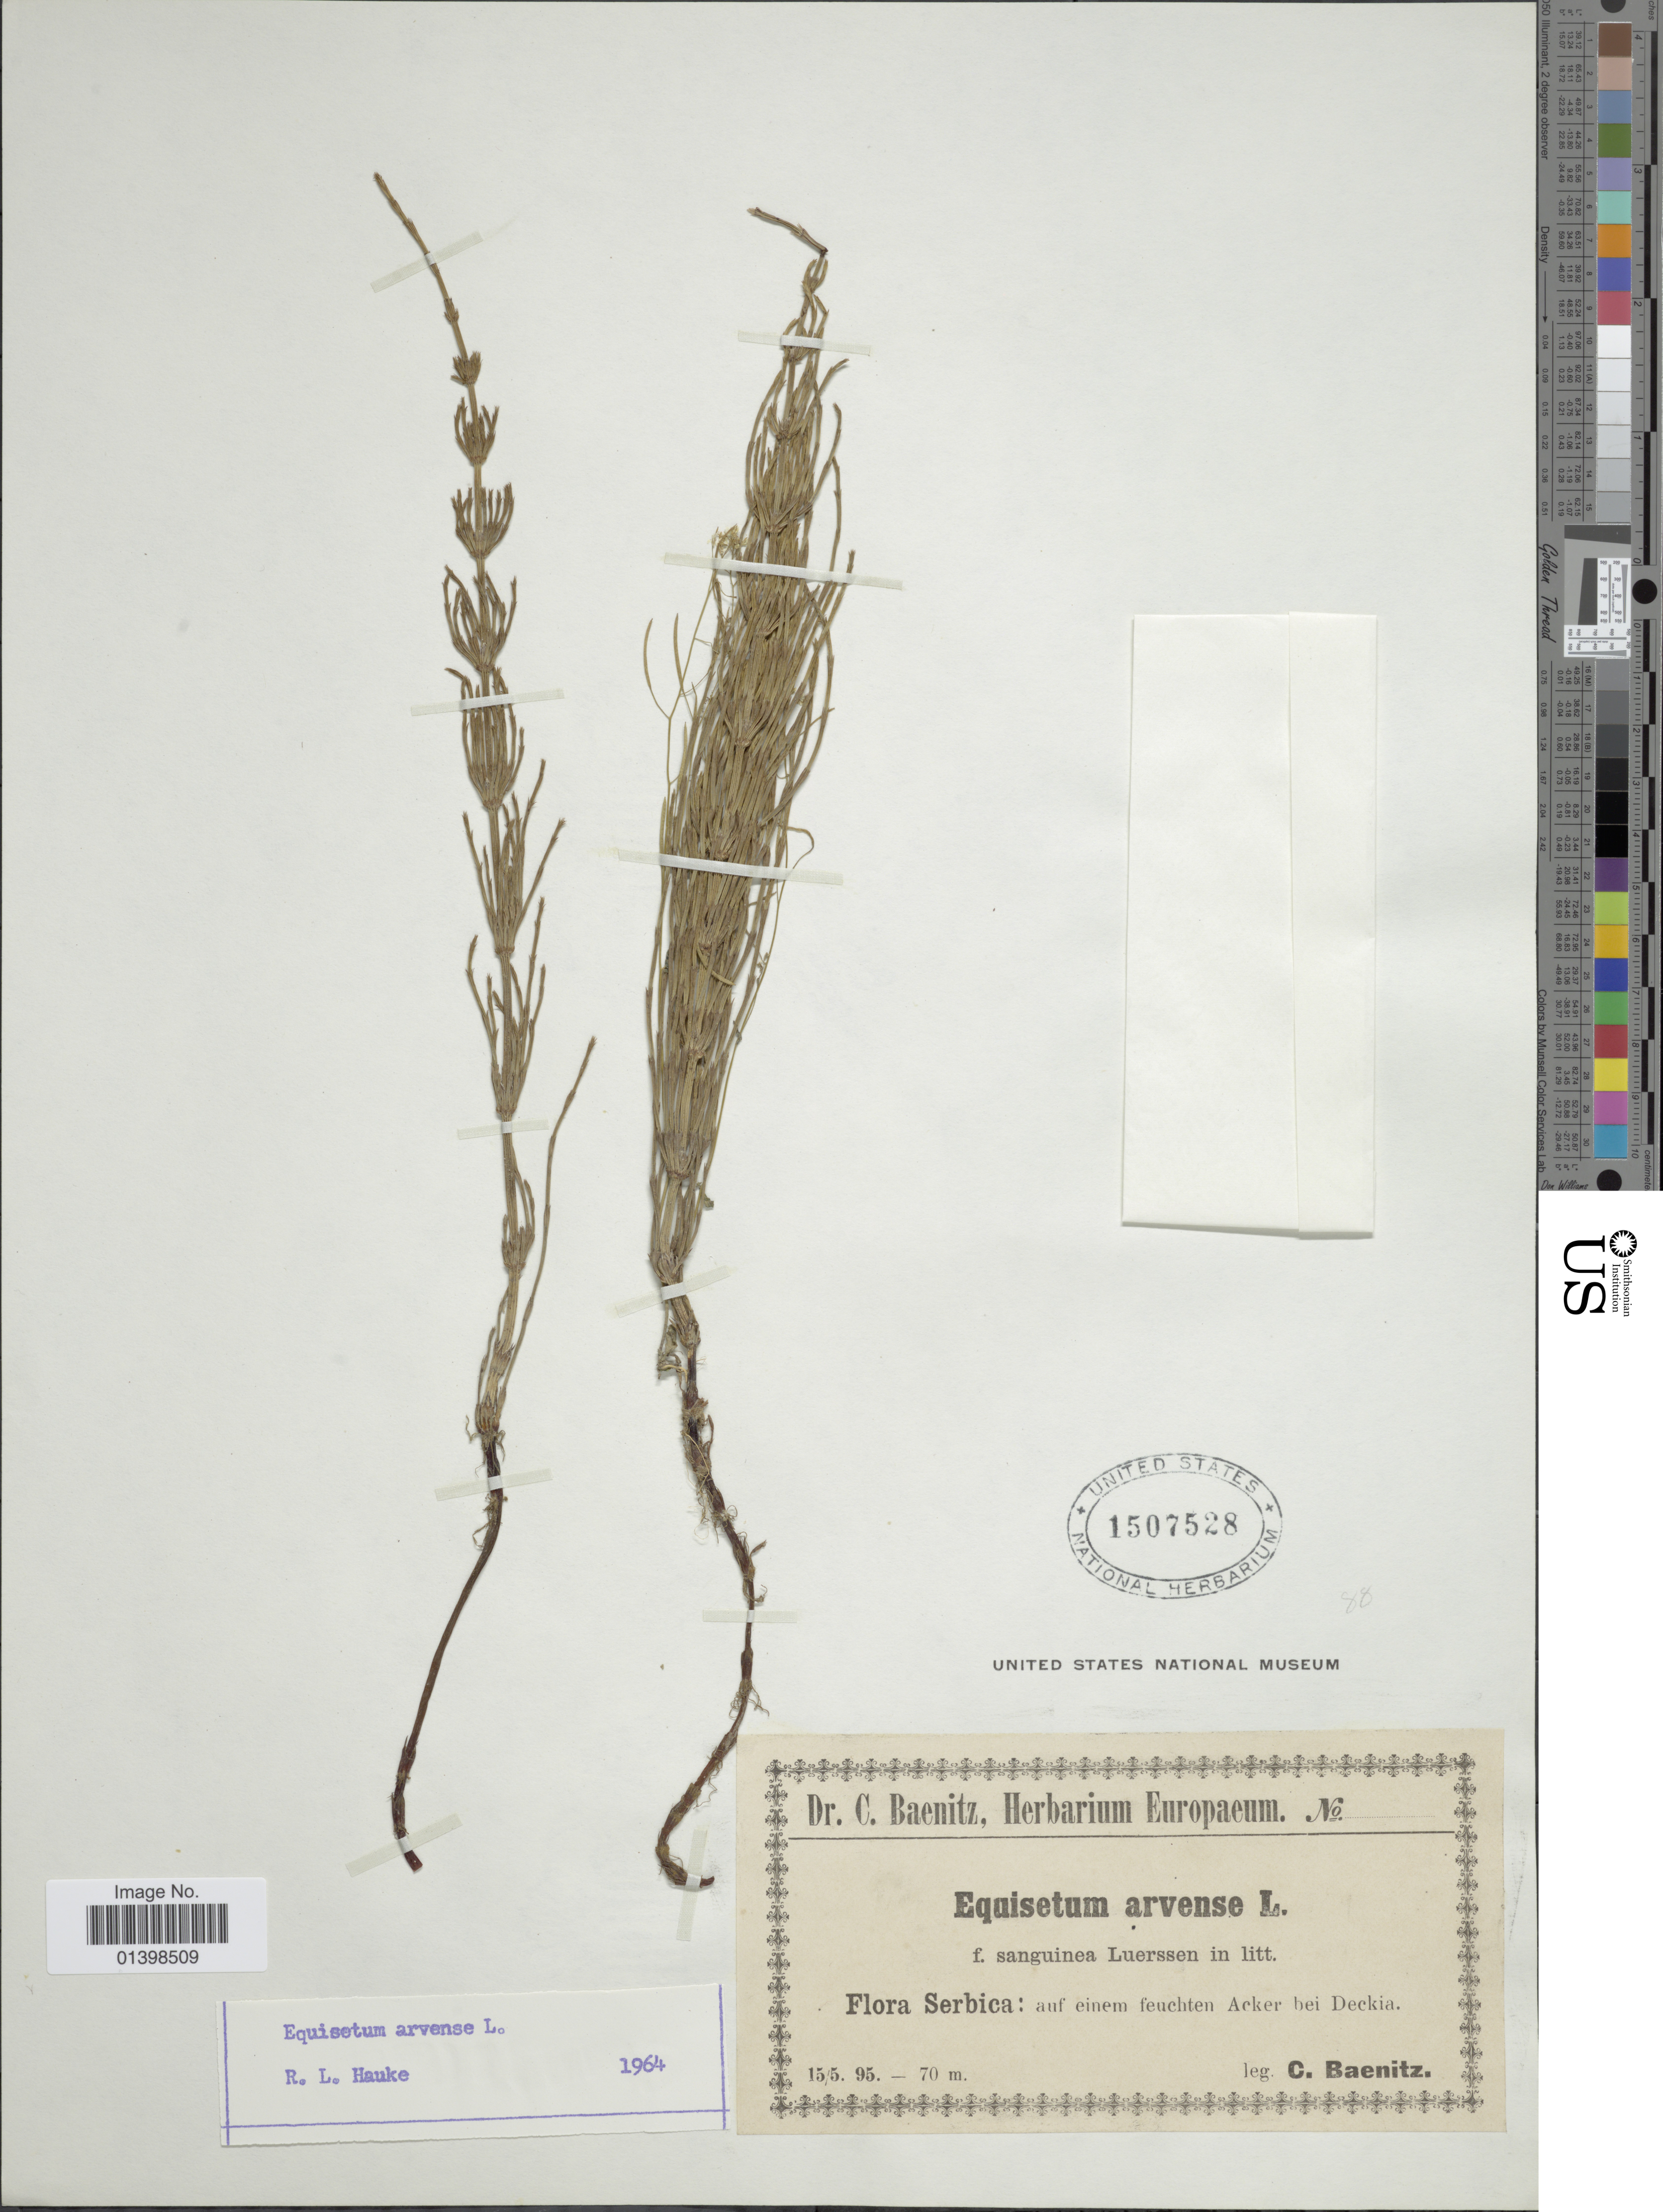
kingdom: Plantae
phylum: Tracheophyta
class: Polypodiopsida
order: Equisetales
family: Equisetaceae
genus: Equisetum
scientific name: Equisetum arvense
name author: L.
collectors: C. G. Baenitz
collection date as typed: Transcribed d/m/y: 15/5/95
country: Serbia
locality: Serbica: auf einem feuchten Acker bei Deckia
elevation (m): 70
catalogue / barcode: US 1507528